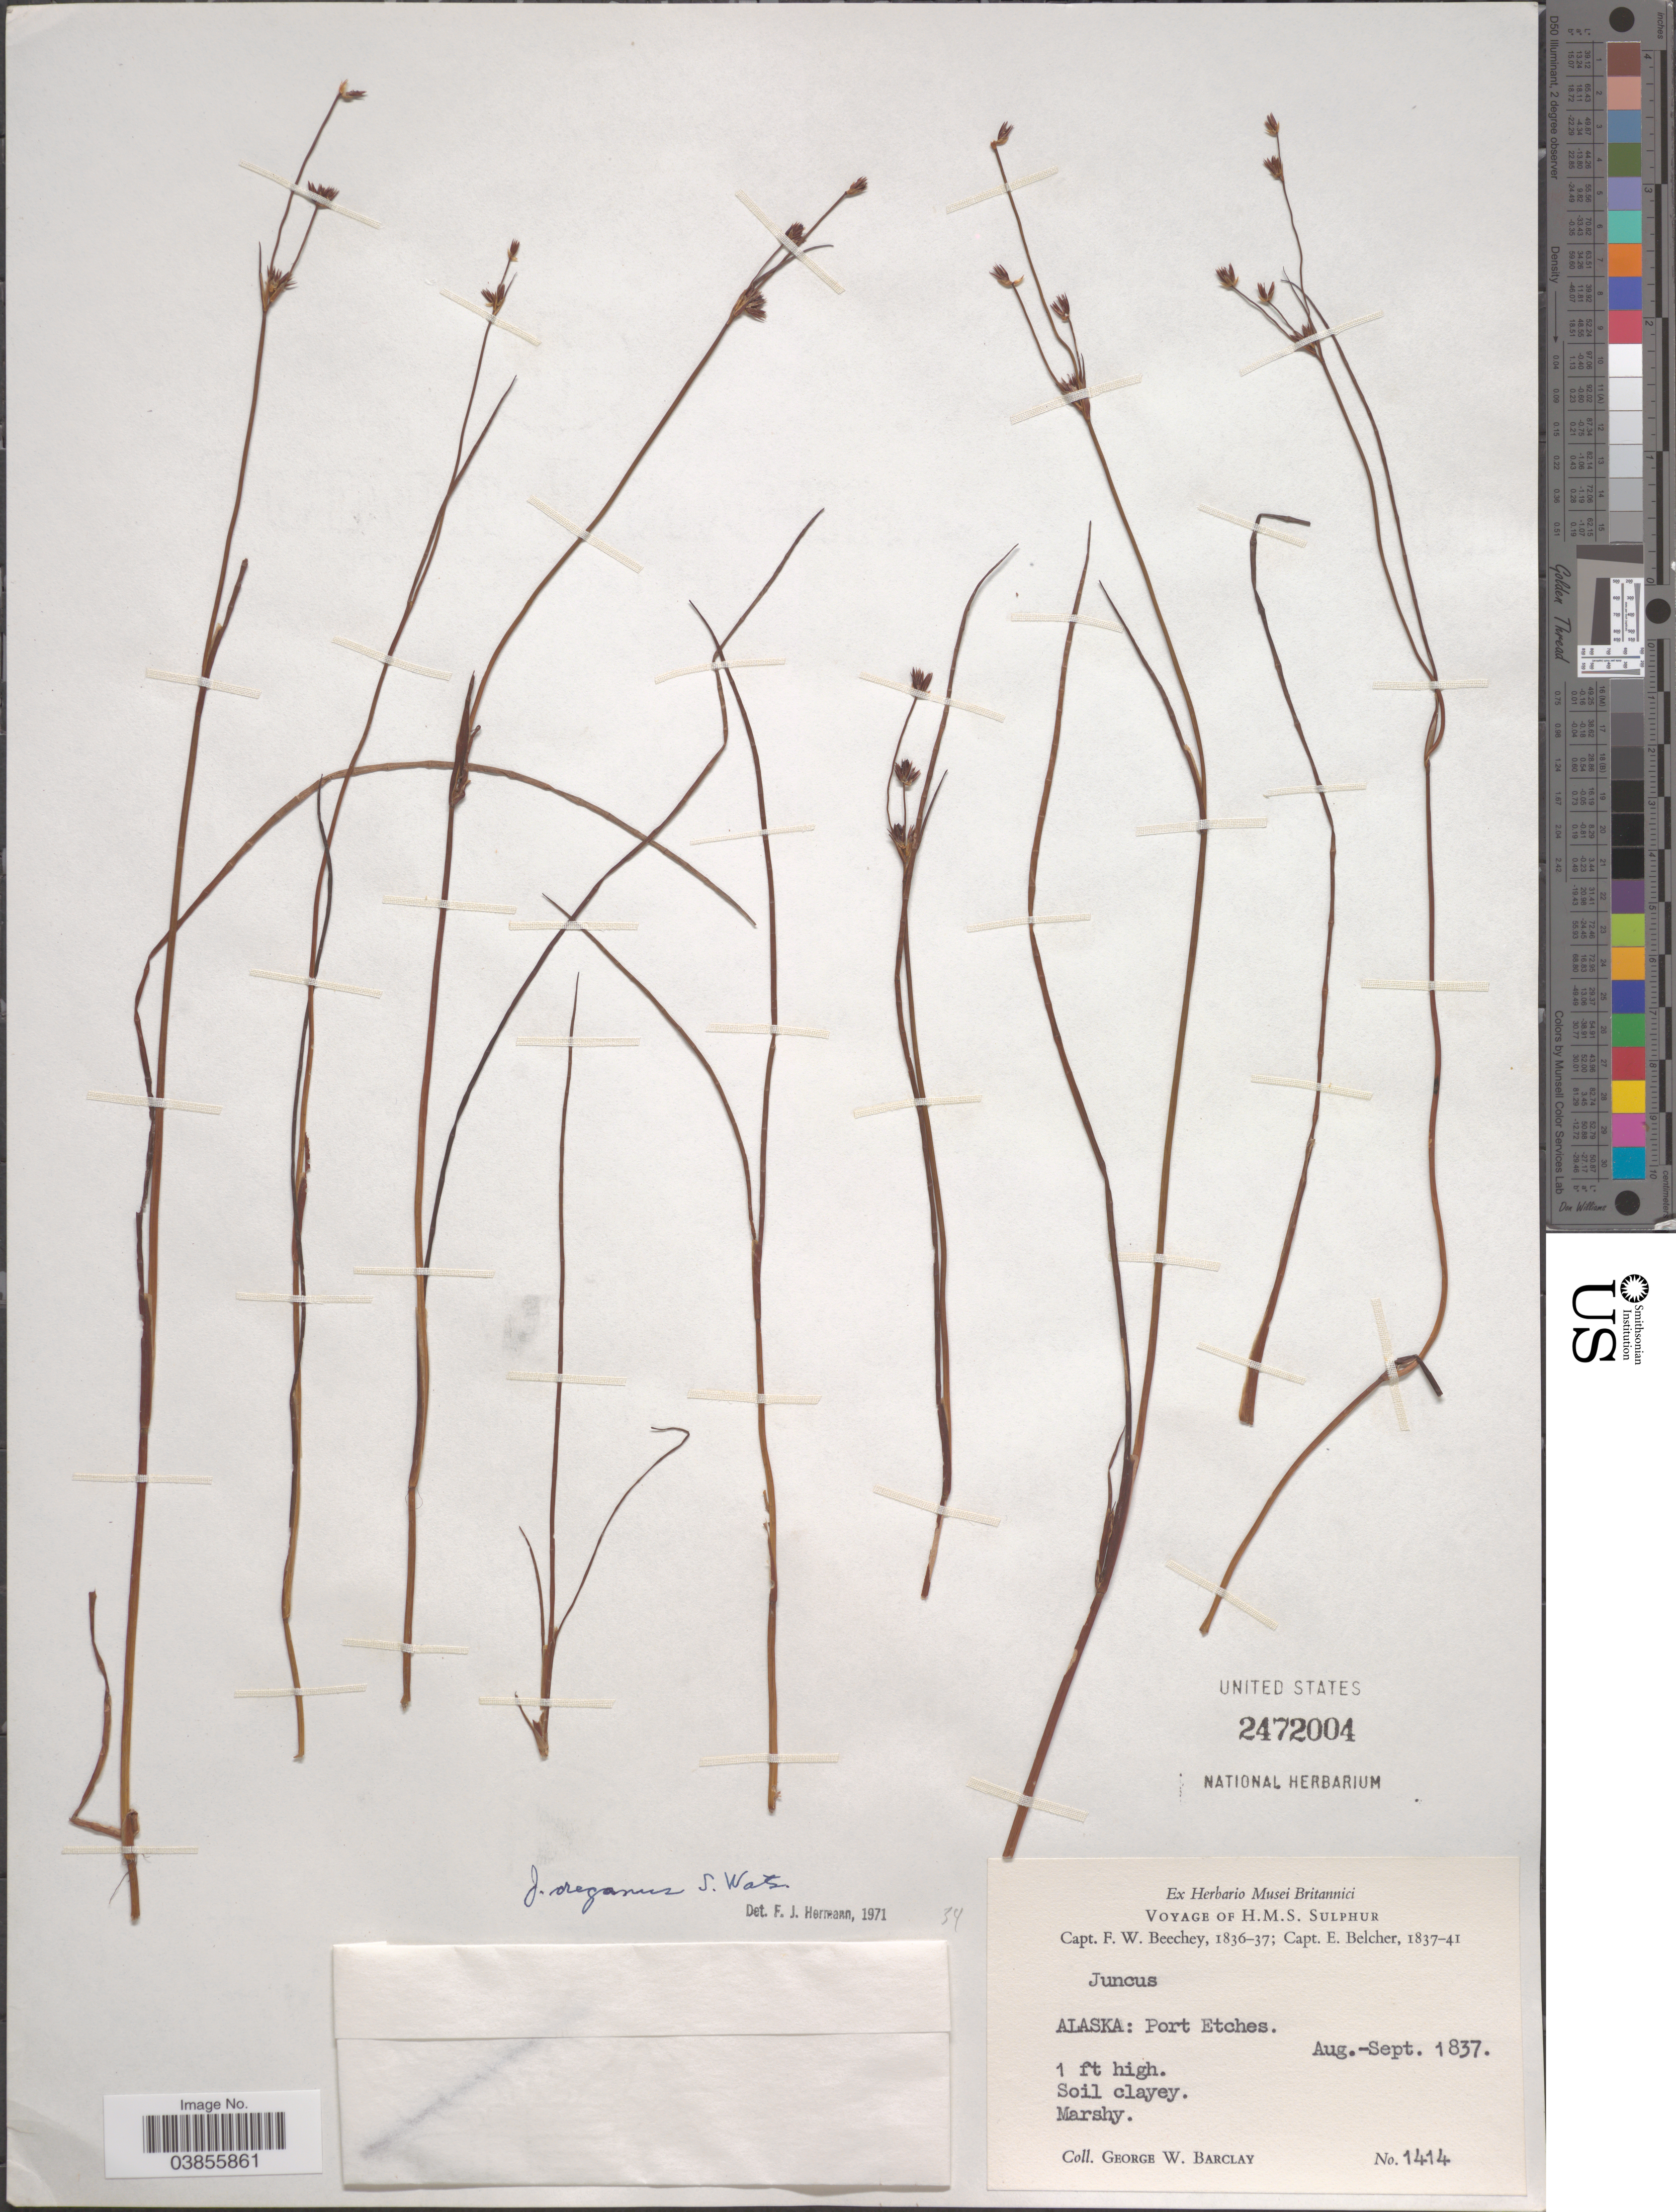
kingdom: Plantae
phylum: Tracheophyta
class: Liliopsida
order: Poales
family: Juncaceae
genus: Juncus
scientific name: Juncus oreganus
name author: S. Watson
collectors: G. W. Barclay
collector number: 1414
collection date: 1837-08/1837-09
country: United States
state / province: Alaska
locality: Port Etches.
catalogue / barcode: US 2472004